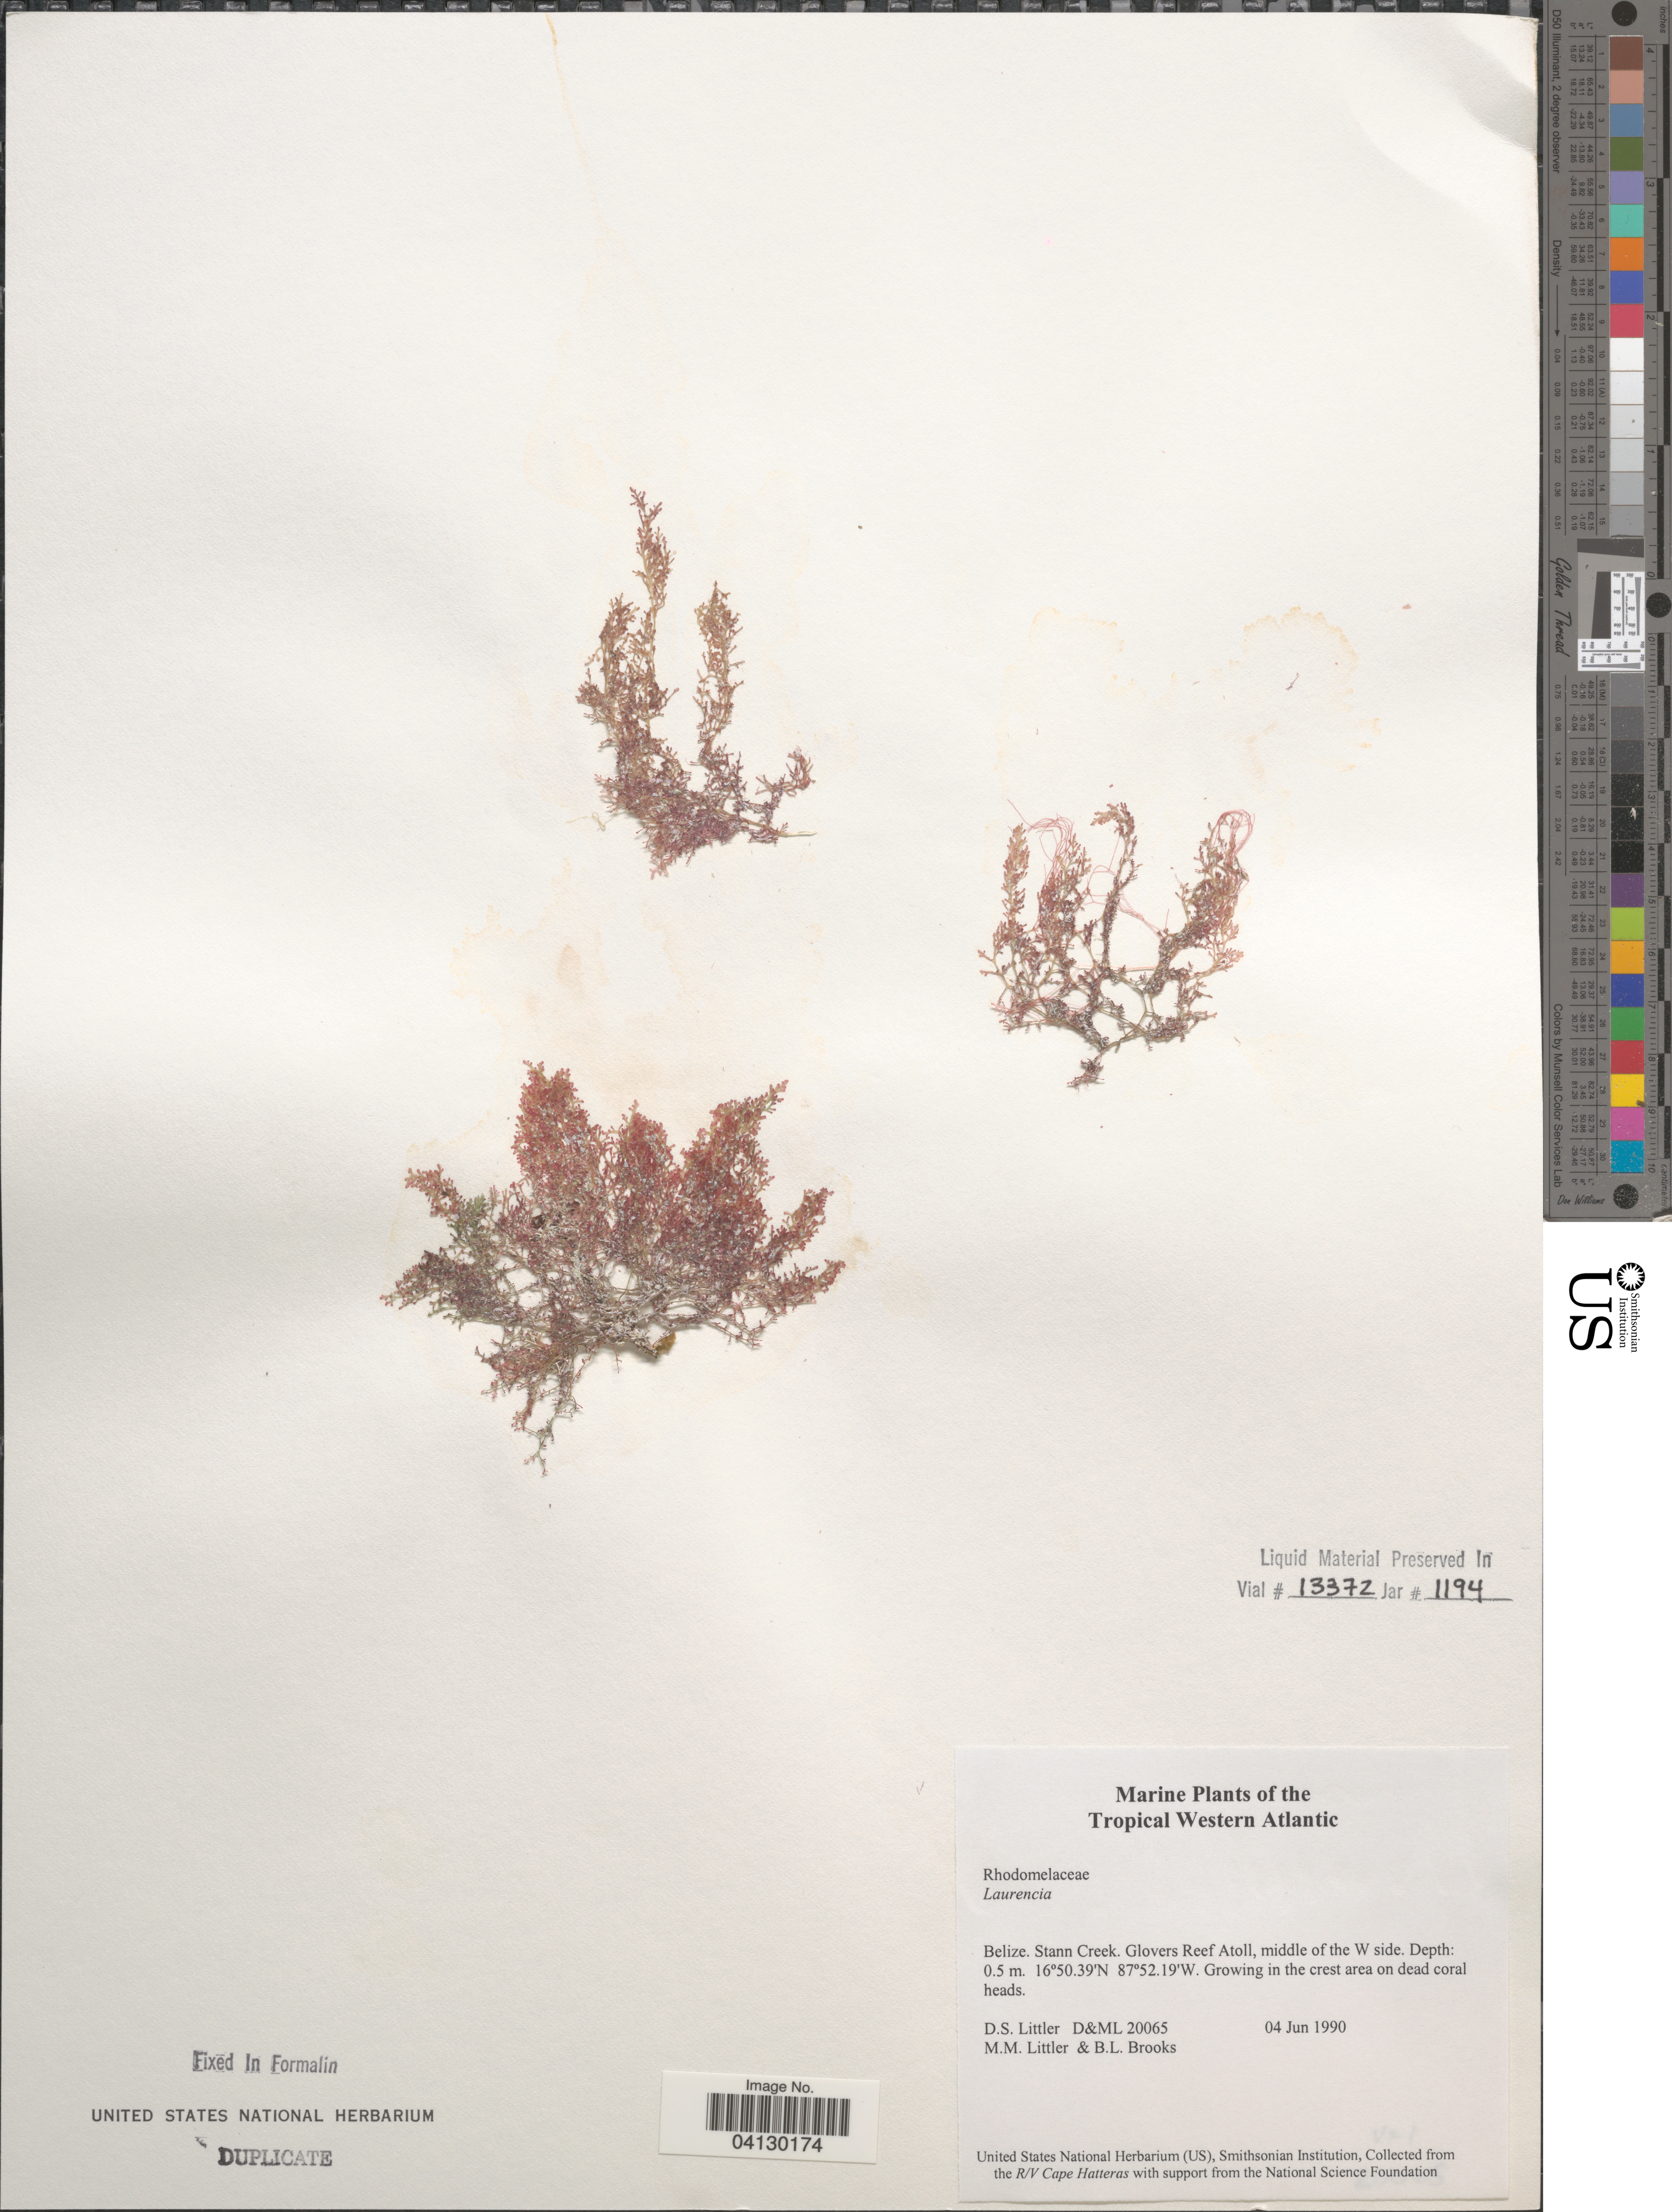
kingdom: Plantae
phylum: Rhodophyta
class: Florideophyceae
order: Ceramiales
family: Rhodomelaceae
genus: Laurencia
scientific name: Laurencia sp.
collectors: D. S. Littler & B. Brooks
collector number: D&ML 20065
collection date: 1990-06-04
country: Belize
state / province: Stann Creek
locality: The Tropical Western Atlantic. Glovers Reef Atoll, middle of the W side.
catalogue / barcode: US 328572